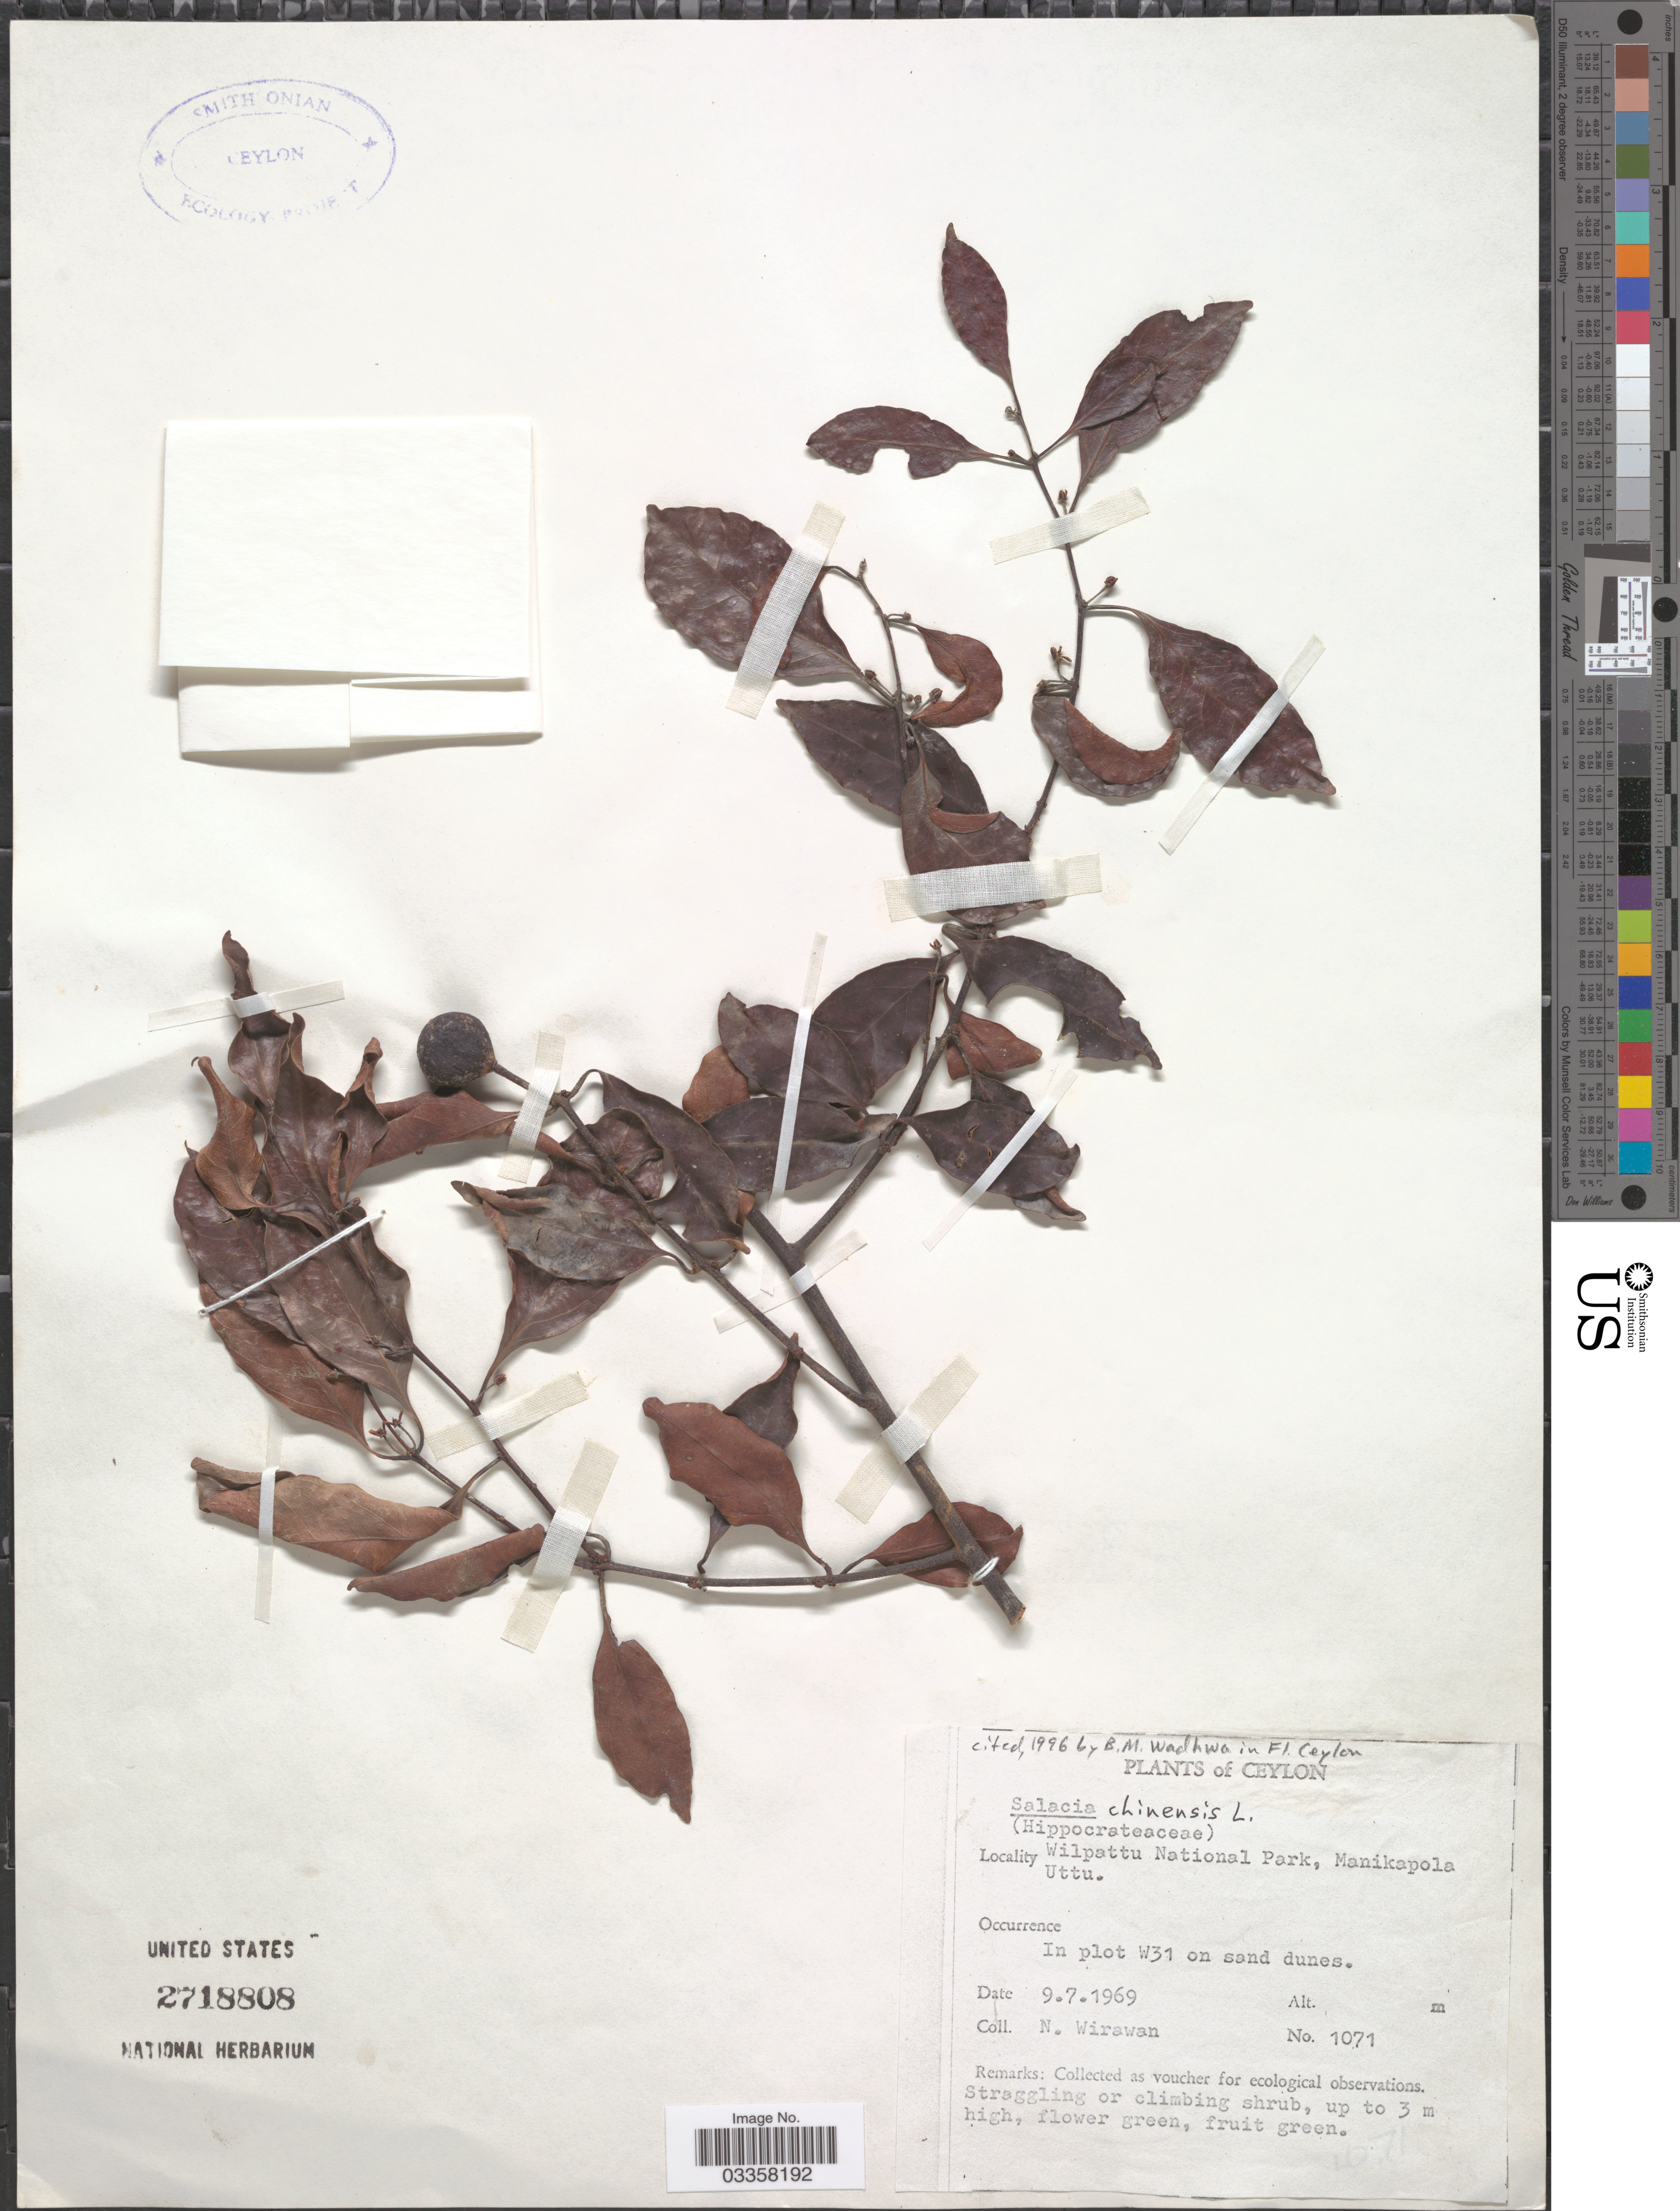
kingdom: Plantae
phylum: Tracheophyta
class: Magnoliopsida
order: Celastrales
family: Celastraceae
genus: Salacia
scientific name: Salacia chinensis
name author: L.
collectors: N. Wirawan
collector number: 1071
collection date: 1969-07-09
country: Sri Lanka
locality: Ceylon, Wilpattu National Park, Manikapola Uttu.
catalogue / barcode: US 2718808